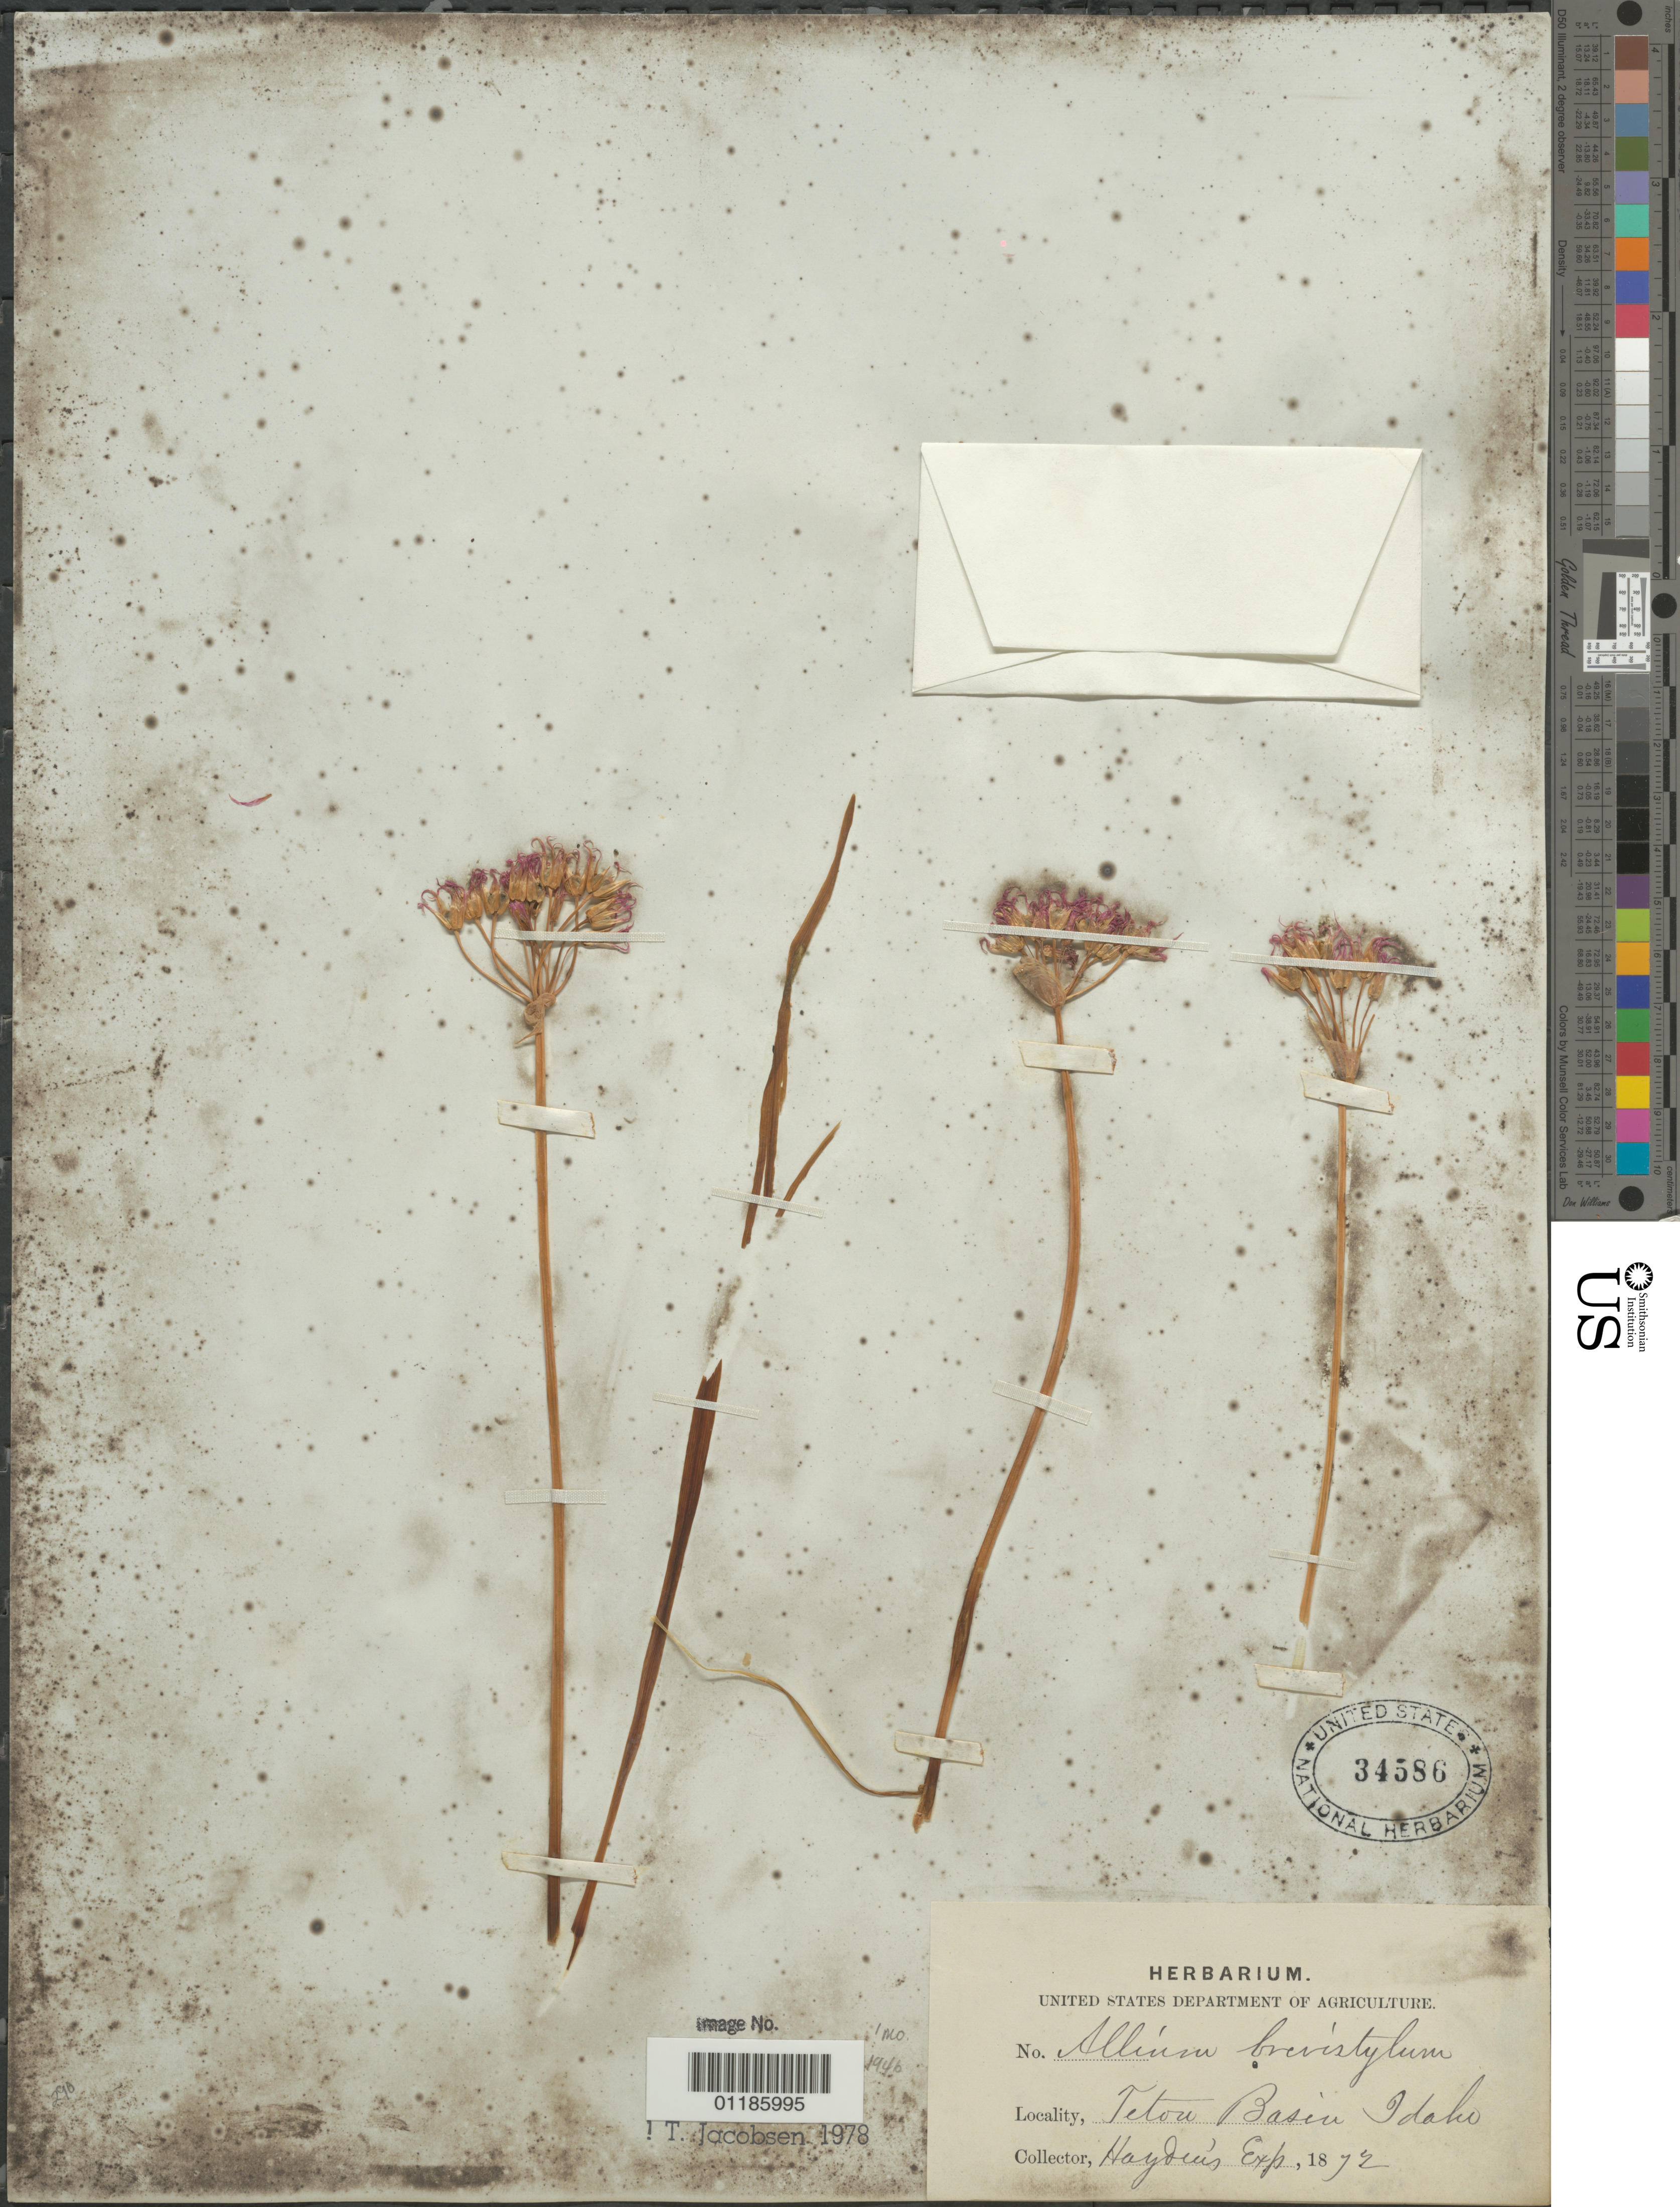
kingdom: Plantae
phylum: Tracheophyta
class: Liliopsida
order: Asparagales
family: Amaryllidaceae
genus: Allium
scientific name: Allium brevistylum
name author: S. Watson in C. King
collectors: Hayden Exped.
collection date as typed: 1872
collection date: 1872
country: United States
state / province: Idaho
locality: Teton Basin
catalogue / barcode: US 34586